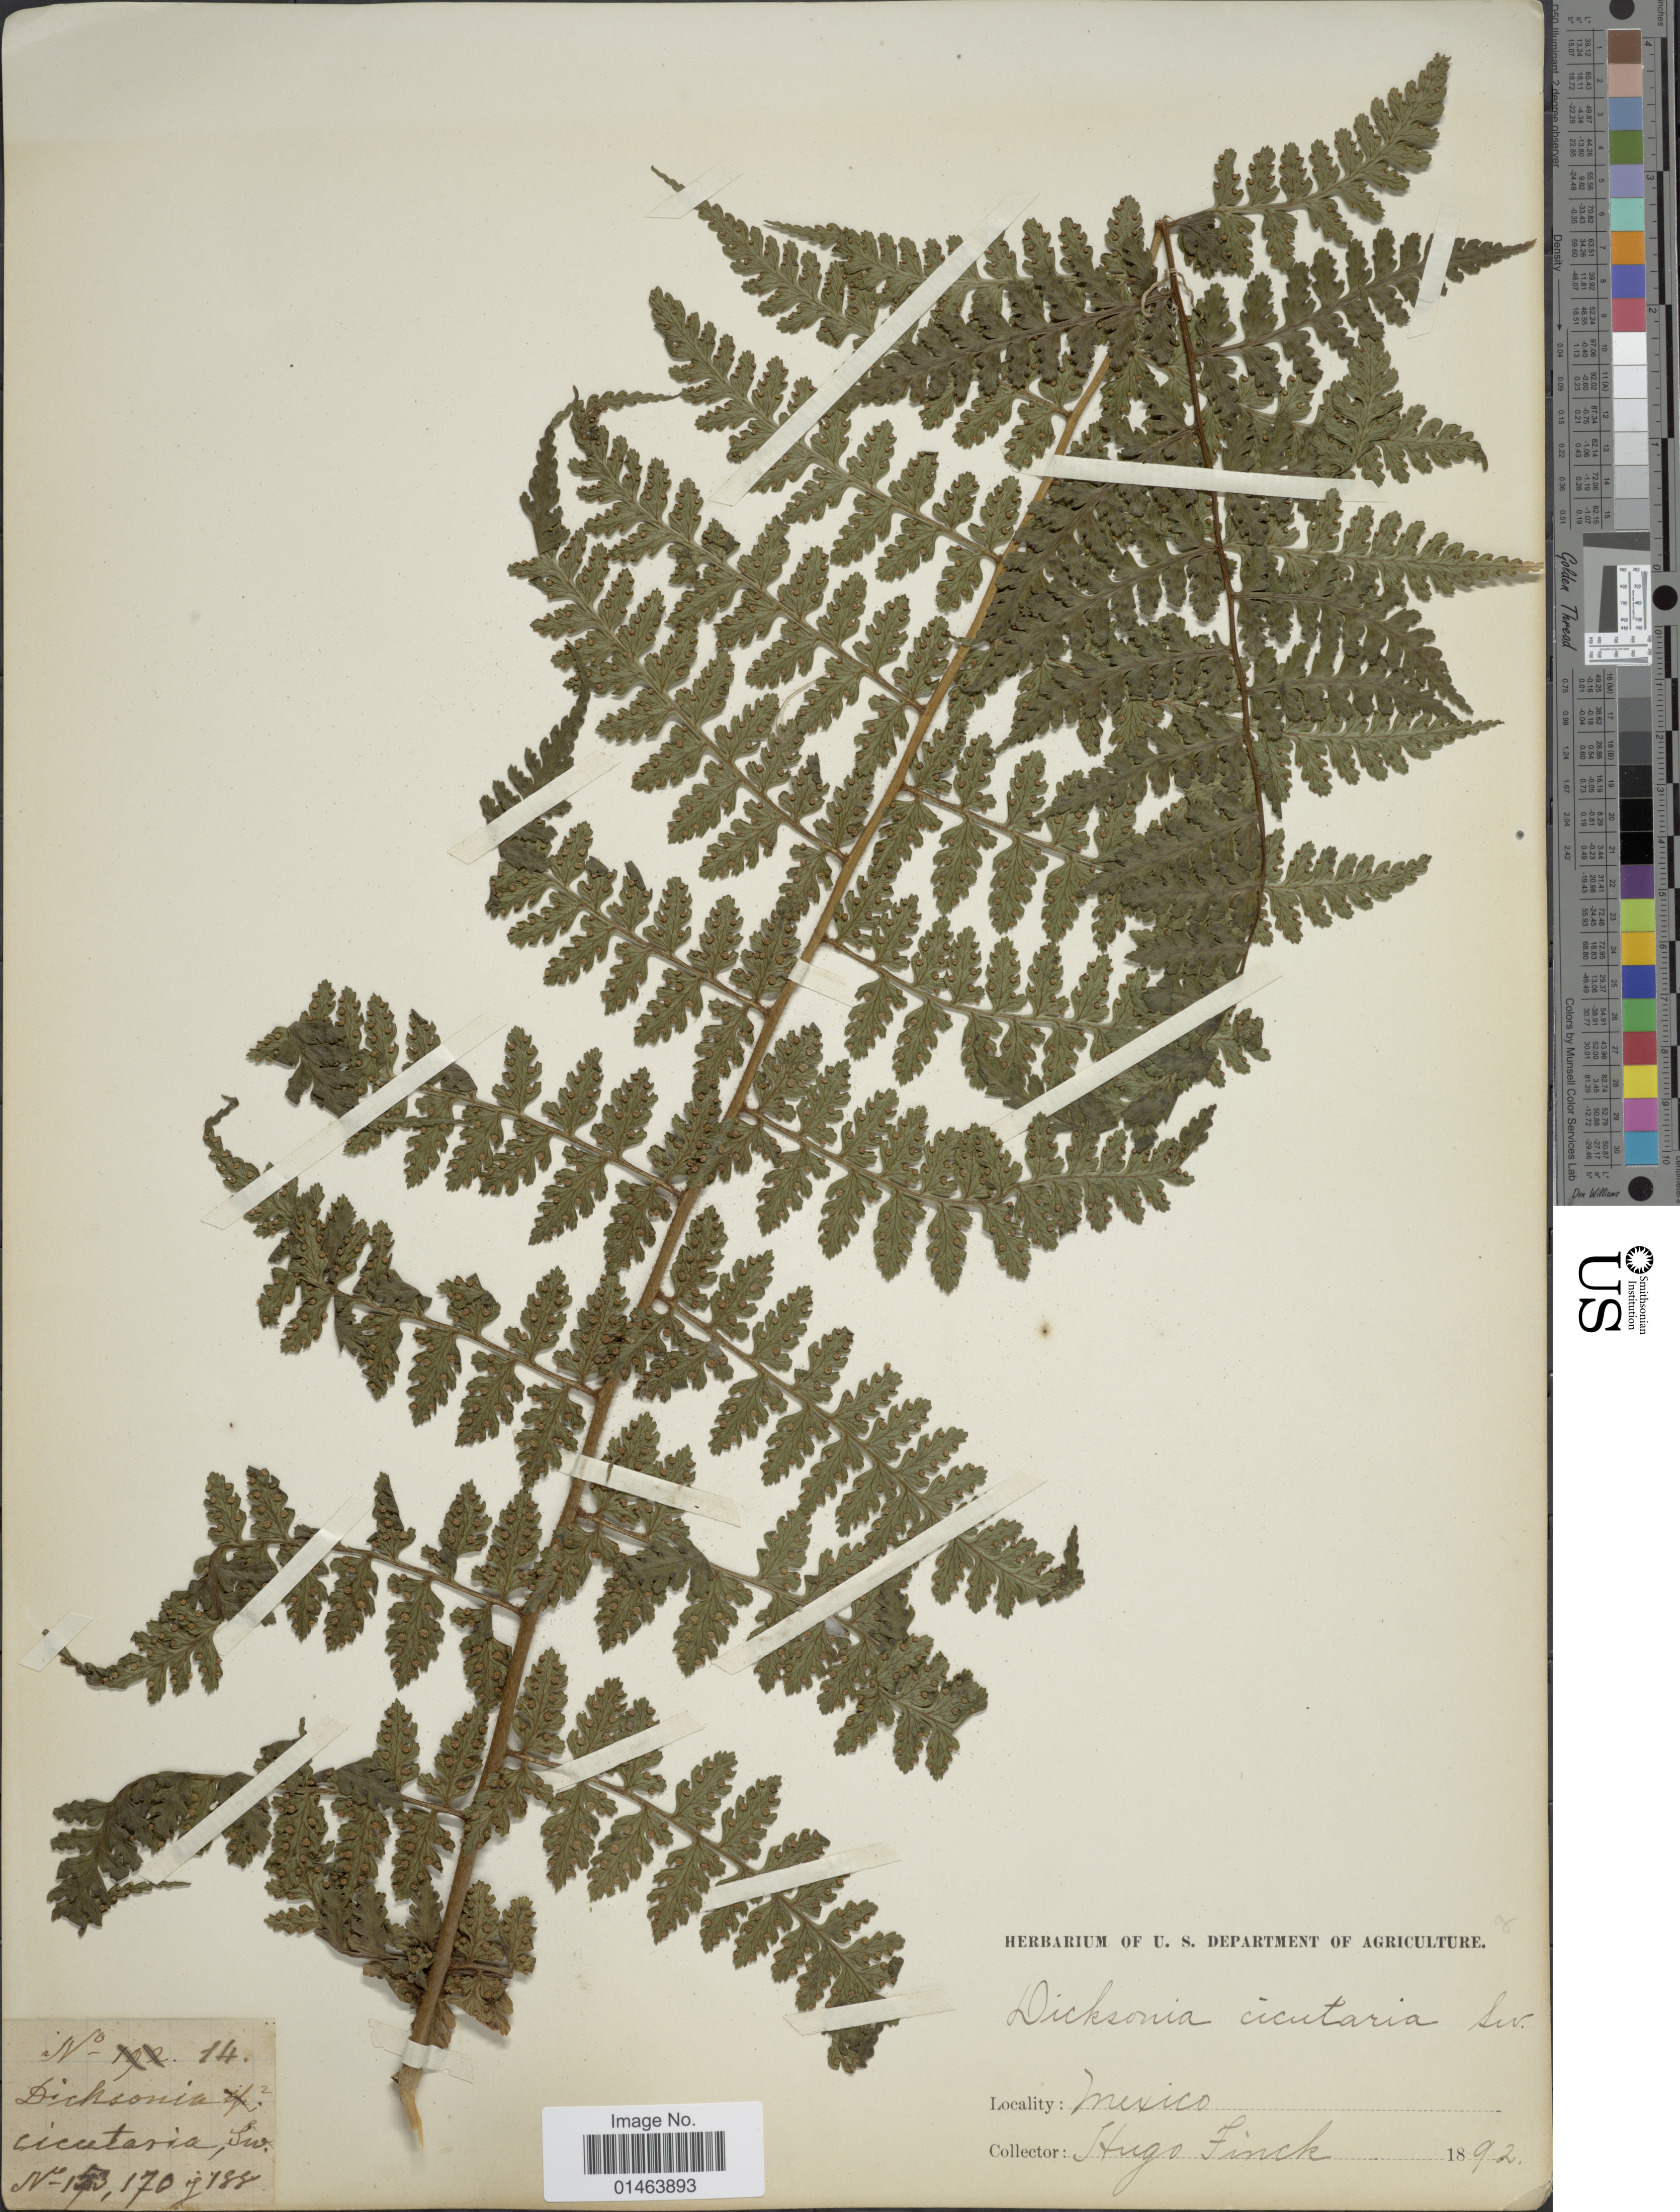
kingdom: Plantae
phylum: Tracheophyta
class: Polypodiopsida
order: Polypodiales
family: Dennstaedtiaceae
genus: Dennstaedtia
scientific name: Dennstaedtia cicutaria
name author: (Sw.) T. Moore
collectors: H. Fink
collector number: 14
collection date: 1892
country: Mexico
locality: Mexico.